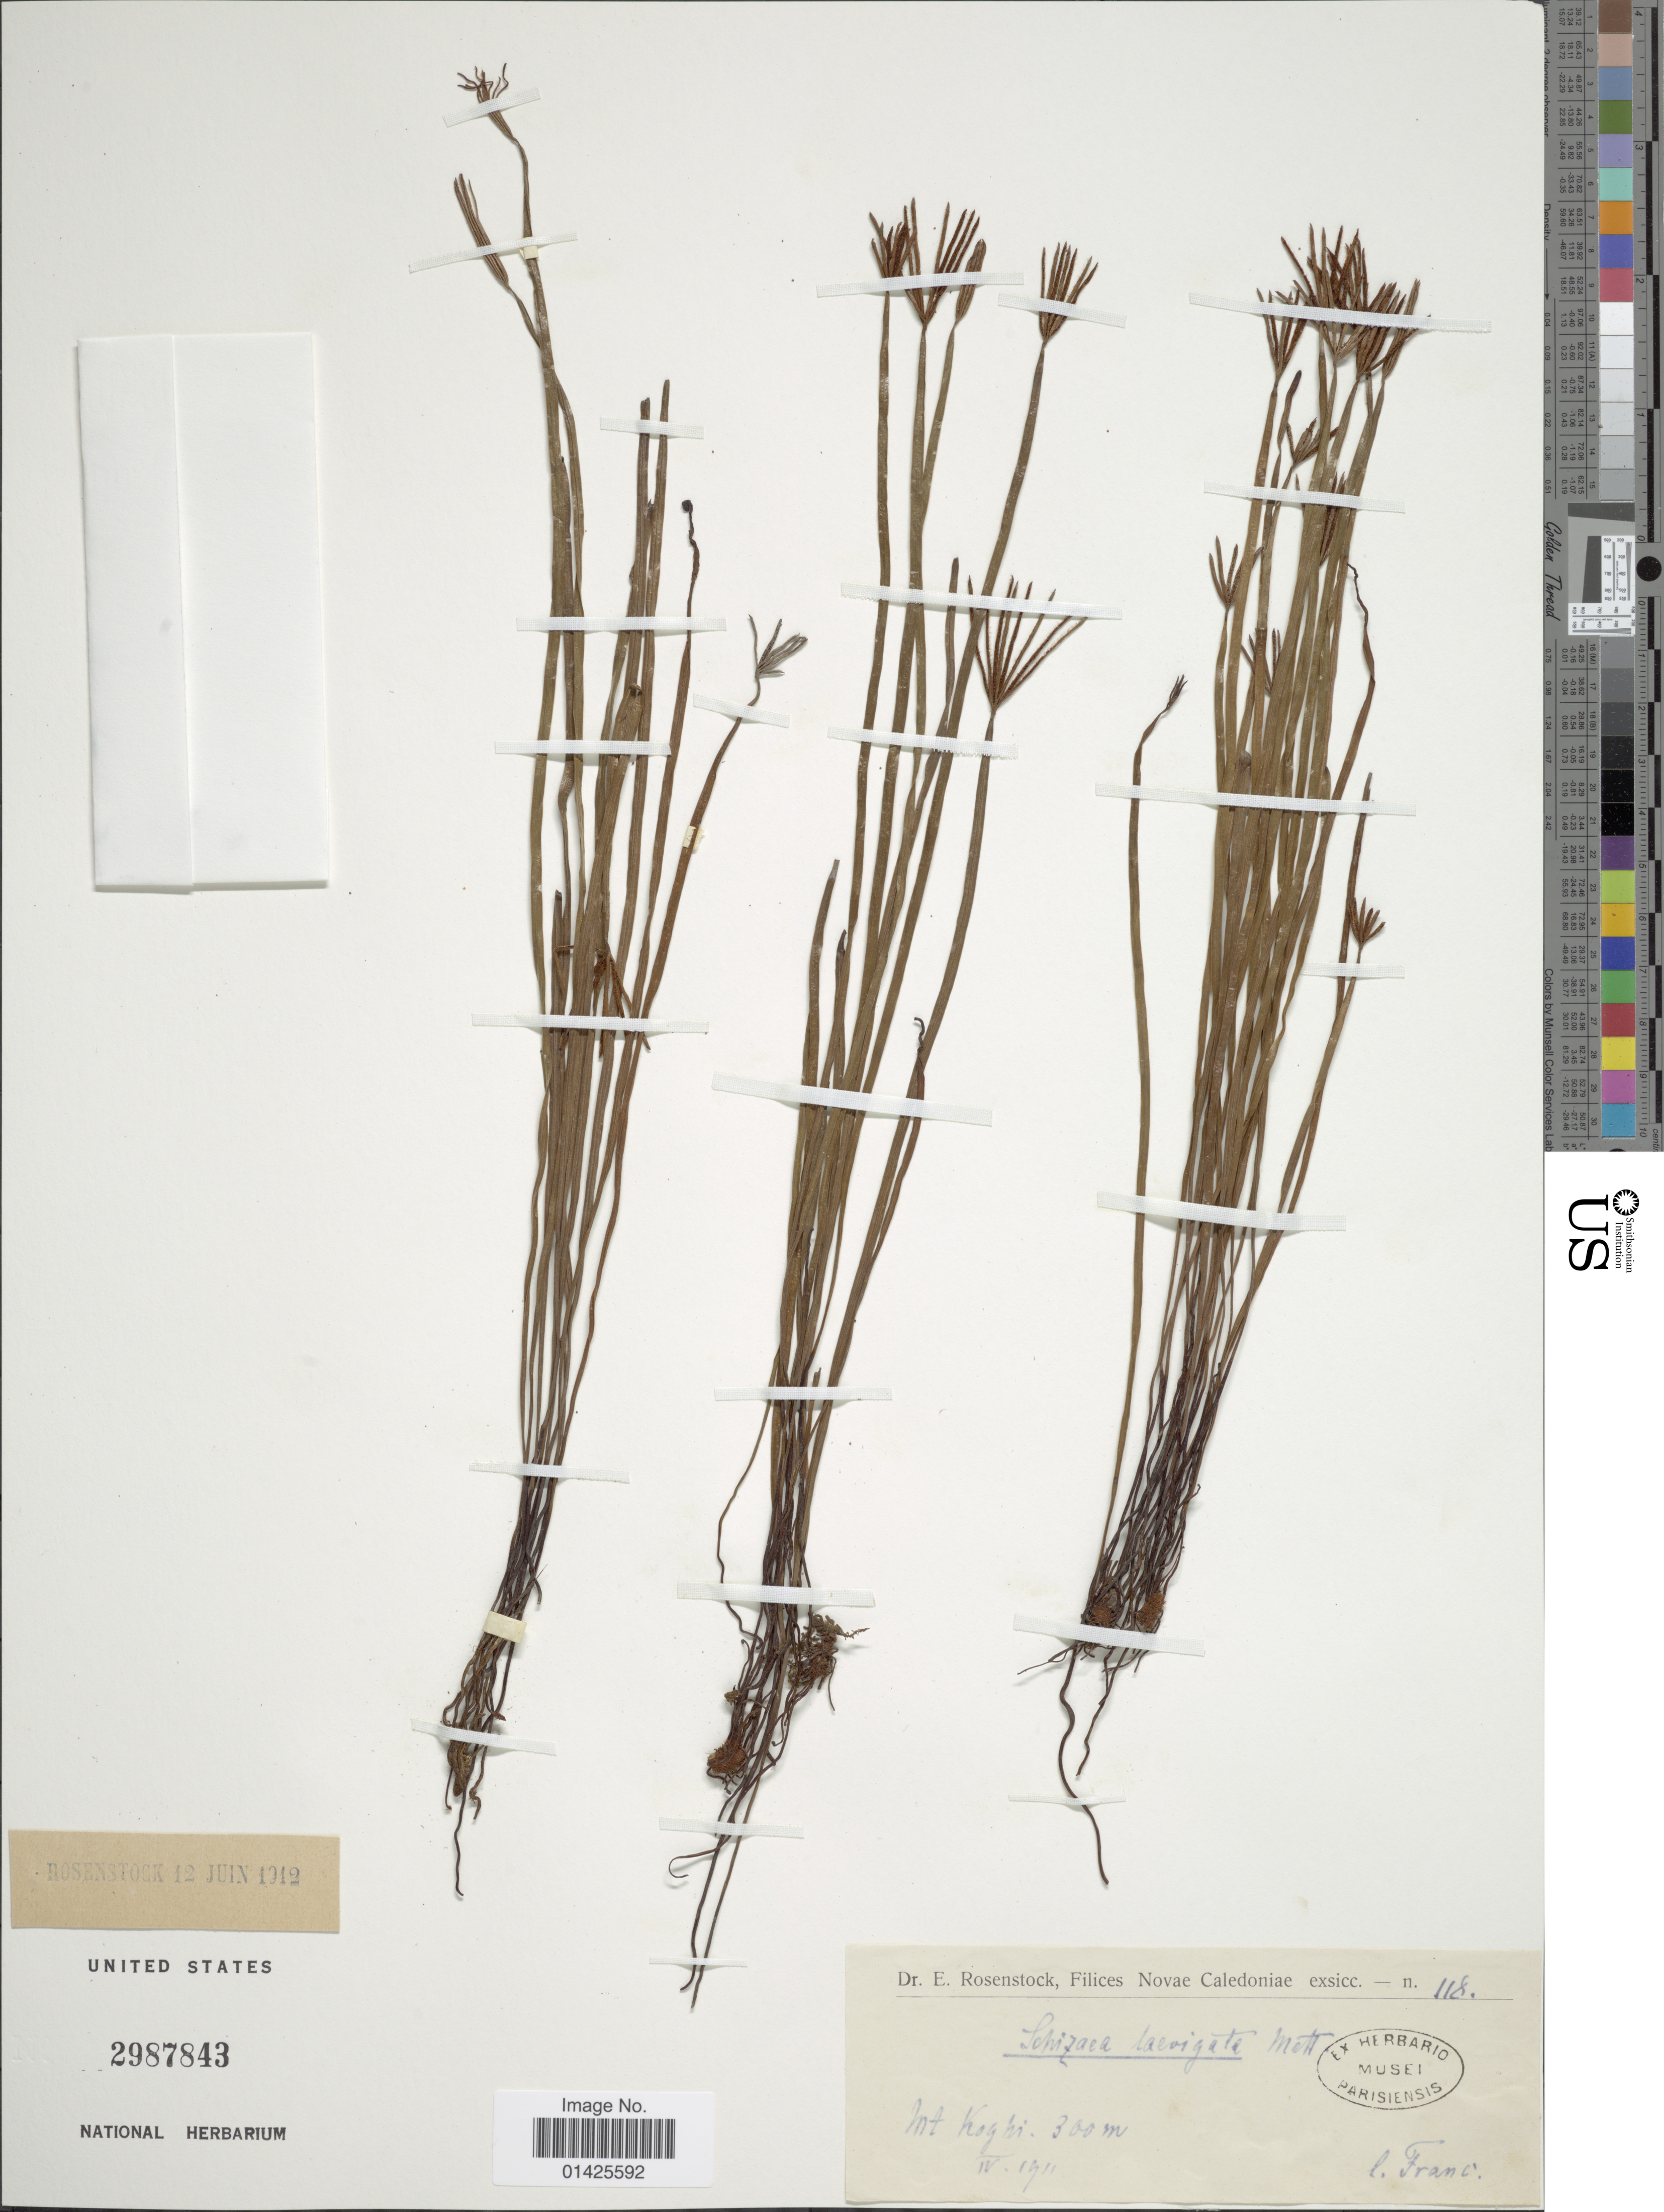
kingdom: Plantae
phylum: Tracheophyta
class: Polypodiopsida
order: Schizaeales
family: Schizaeaceae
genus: Actinostachys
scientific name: Actinostachys laevigata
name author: (Mett.) C.F. Reed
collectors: I. Franc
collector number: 118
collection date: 1911-04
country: New Caledonia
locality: Mt. Koghi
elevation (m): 300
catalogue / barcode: US 2987843